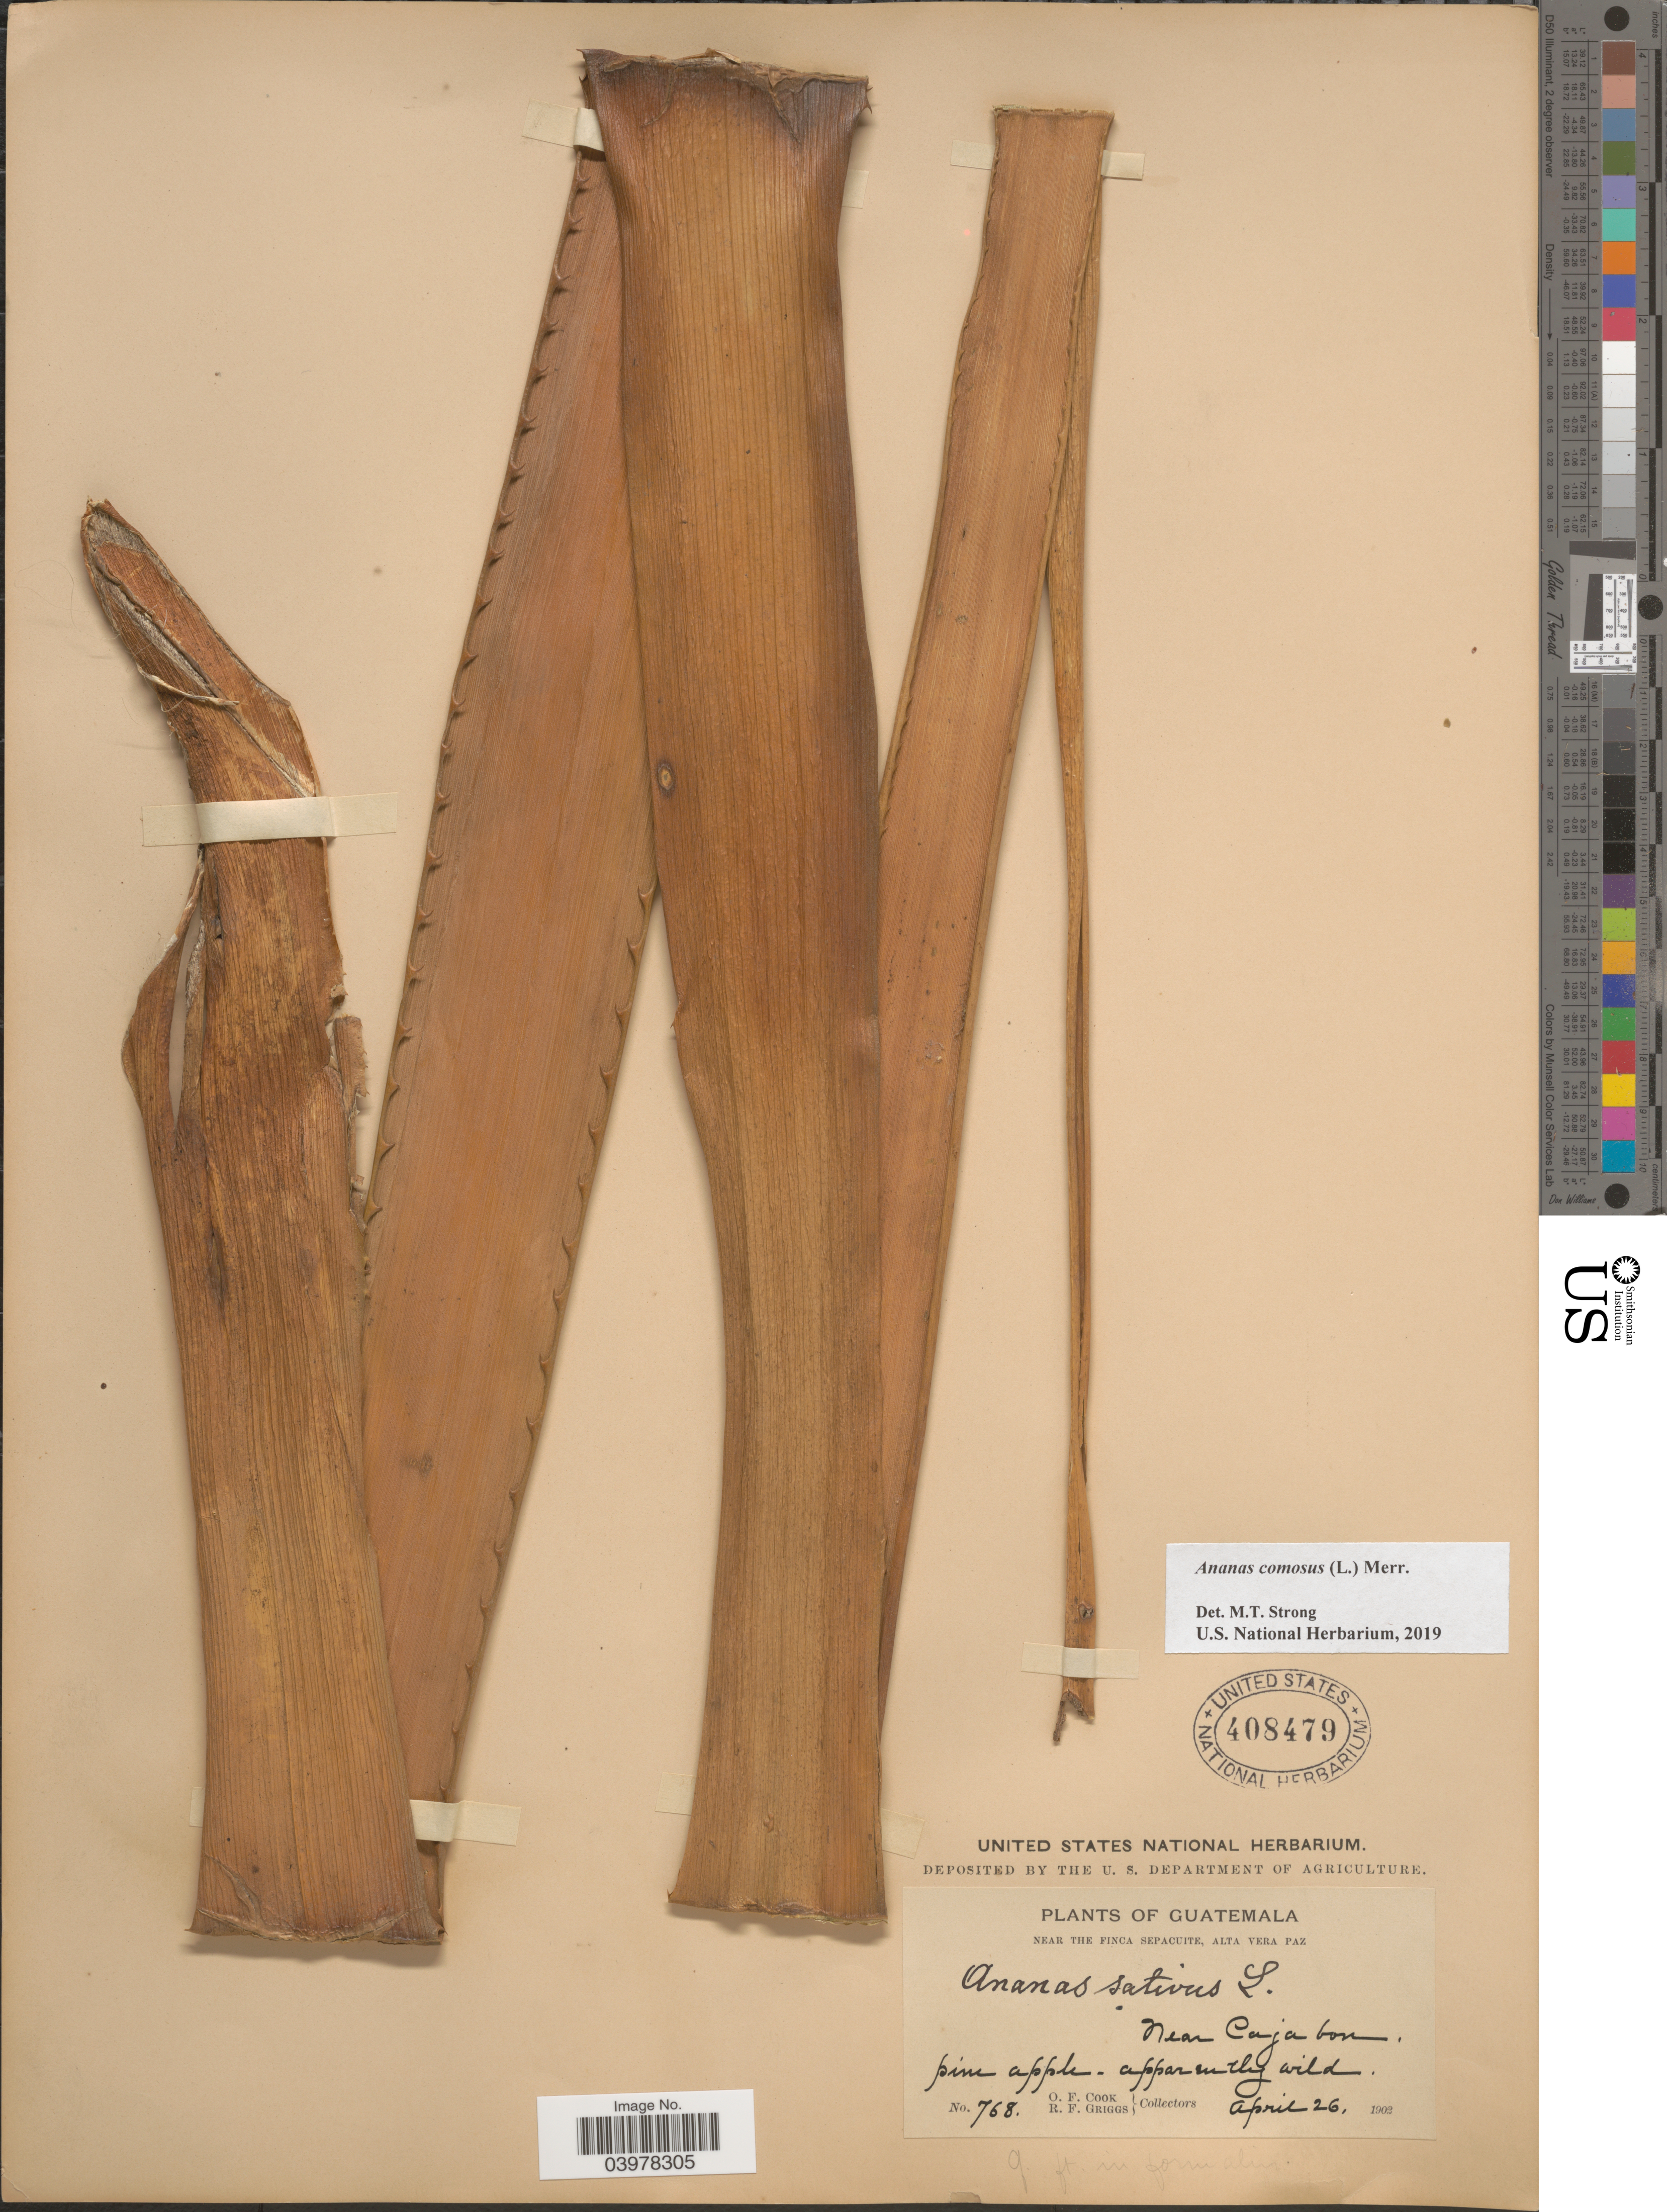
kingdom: Plantae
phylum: Tracheophyta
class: Liliopsida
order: Poales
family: Bromeliaceae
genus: Ananas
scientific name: Ananas comosus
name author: (L.) Merr.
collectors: O. F. Cook & R. F. Griggs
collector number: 768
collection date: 1902-04-26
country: Guatemala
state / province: Alta Verapaz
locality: Near the Finca Sepacuite, Alta Vera Paz. Near Cajabon.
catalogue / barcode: US 408479